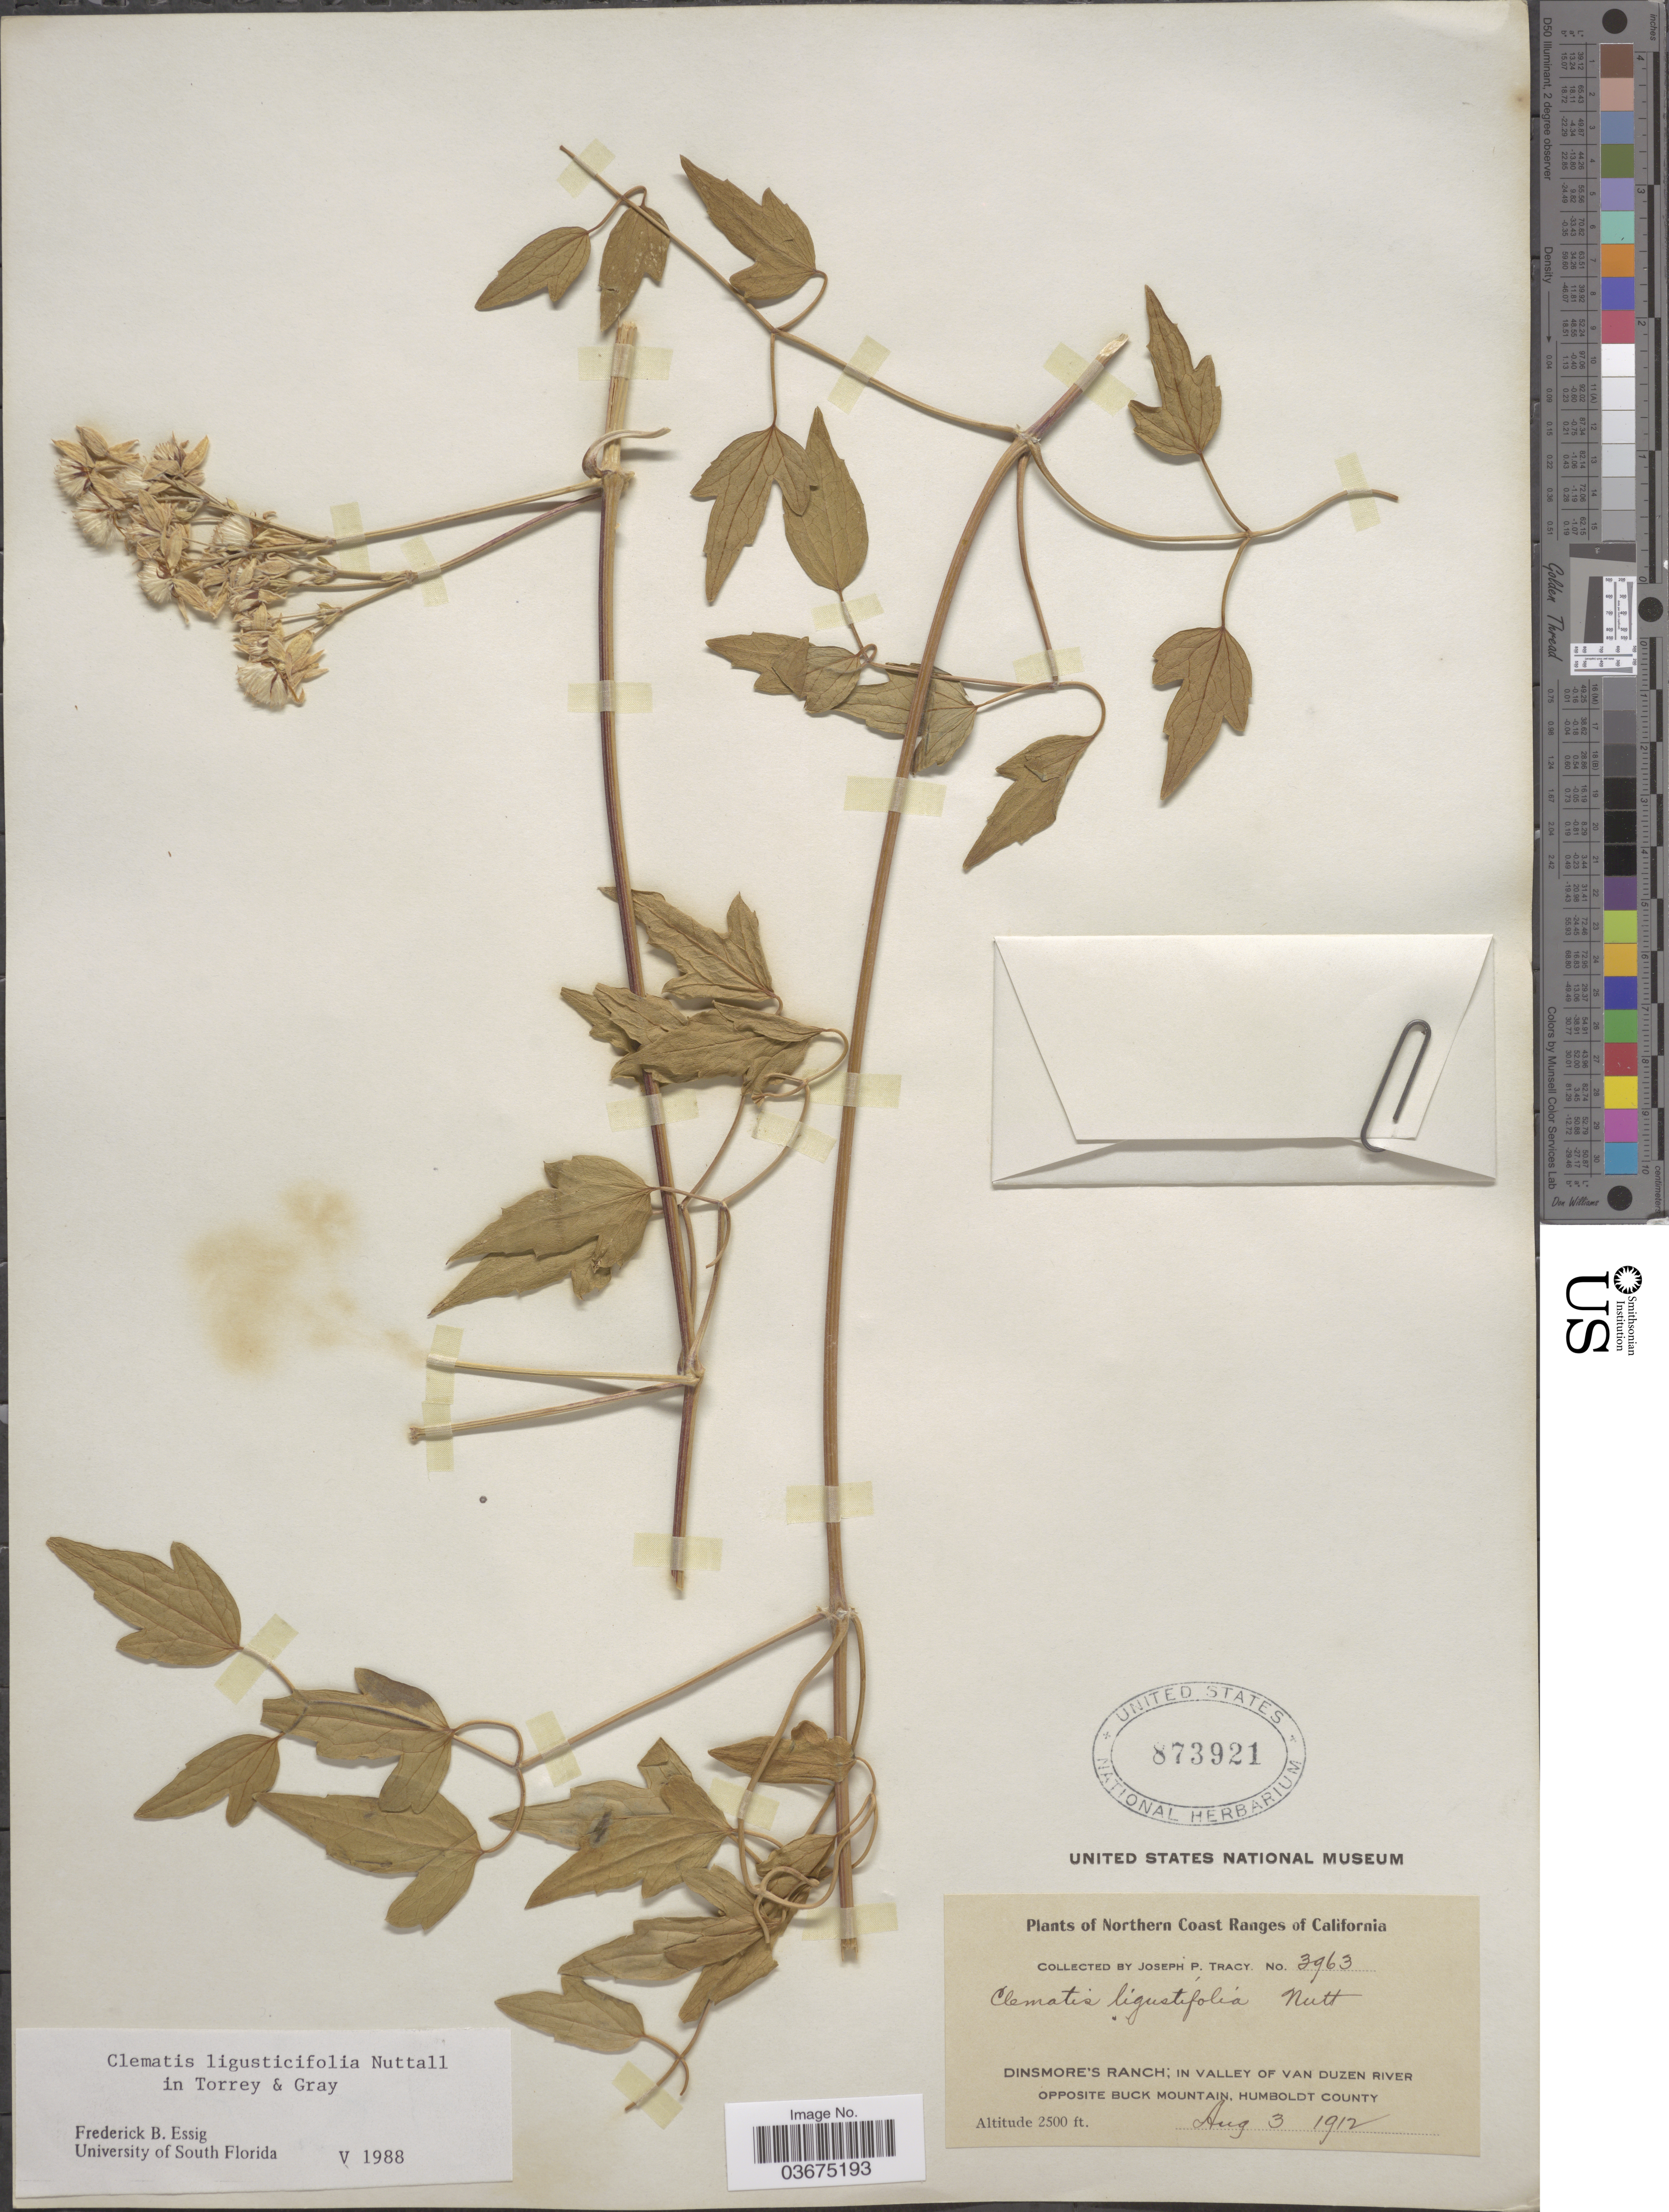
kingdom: Plantae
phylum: Tracheophyta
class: Magnoliopsida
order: Ranunculales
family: Ranunculaceae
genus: Clematis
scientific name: Clematis ligusticifolia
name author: Nutt.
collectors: J. Tracy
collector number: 3963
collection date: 1912-08-03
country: United States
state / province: California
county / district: Humboldt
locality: Northern Coast Ranges of California. Dinsmore's Ranch; in valley of Van Duzen river opposite Buck Mountain, Humboldt County.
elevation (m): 762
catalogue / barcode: US 873921